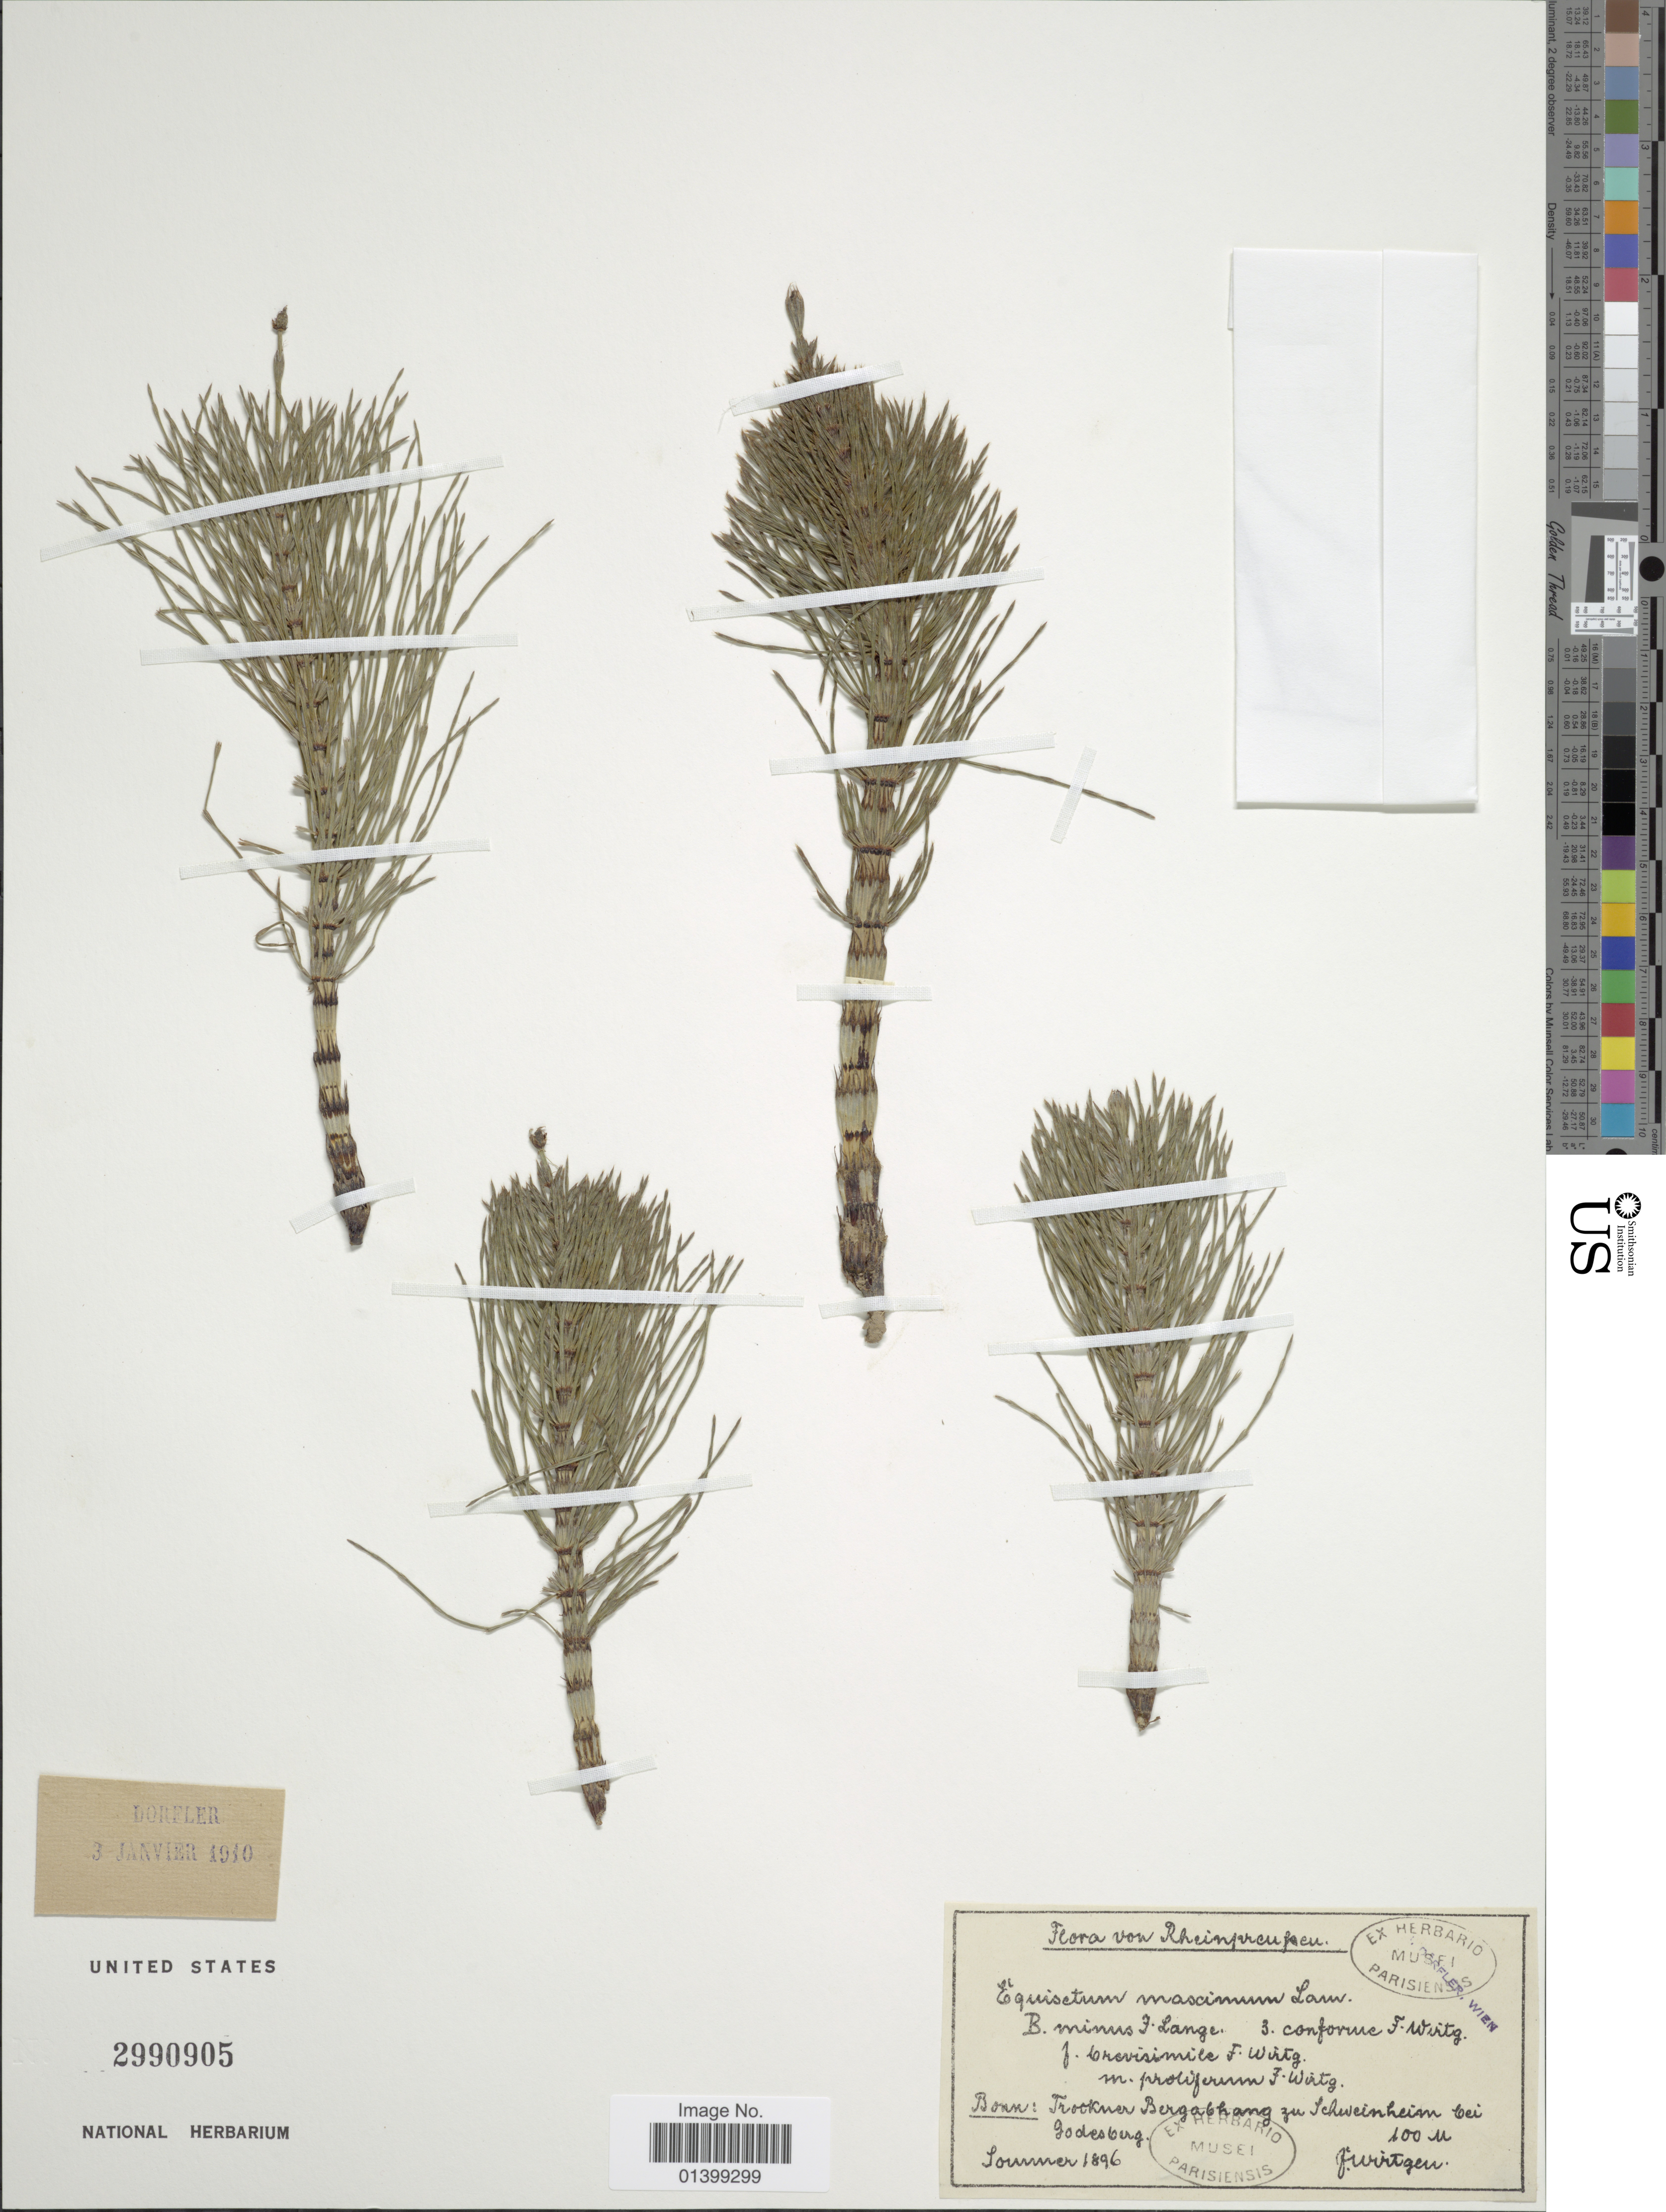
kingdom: Plantae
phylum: Tracheophyta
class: Polypodiopsida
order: Equisetales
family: Equisetaceae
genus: Equisetum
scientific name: Equisetum telmateia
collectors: F. Wirtgen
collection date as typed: Sommer 1896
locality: Bonn: Trockner Bergabhang zu Scheinheim bei Godesberg [interpreted]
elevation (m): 100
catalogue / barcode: US 2990905